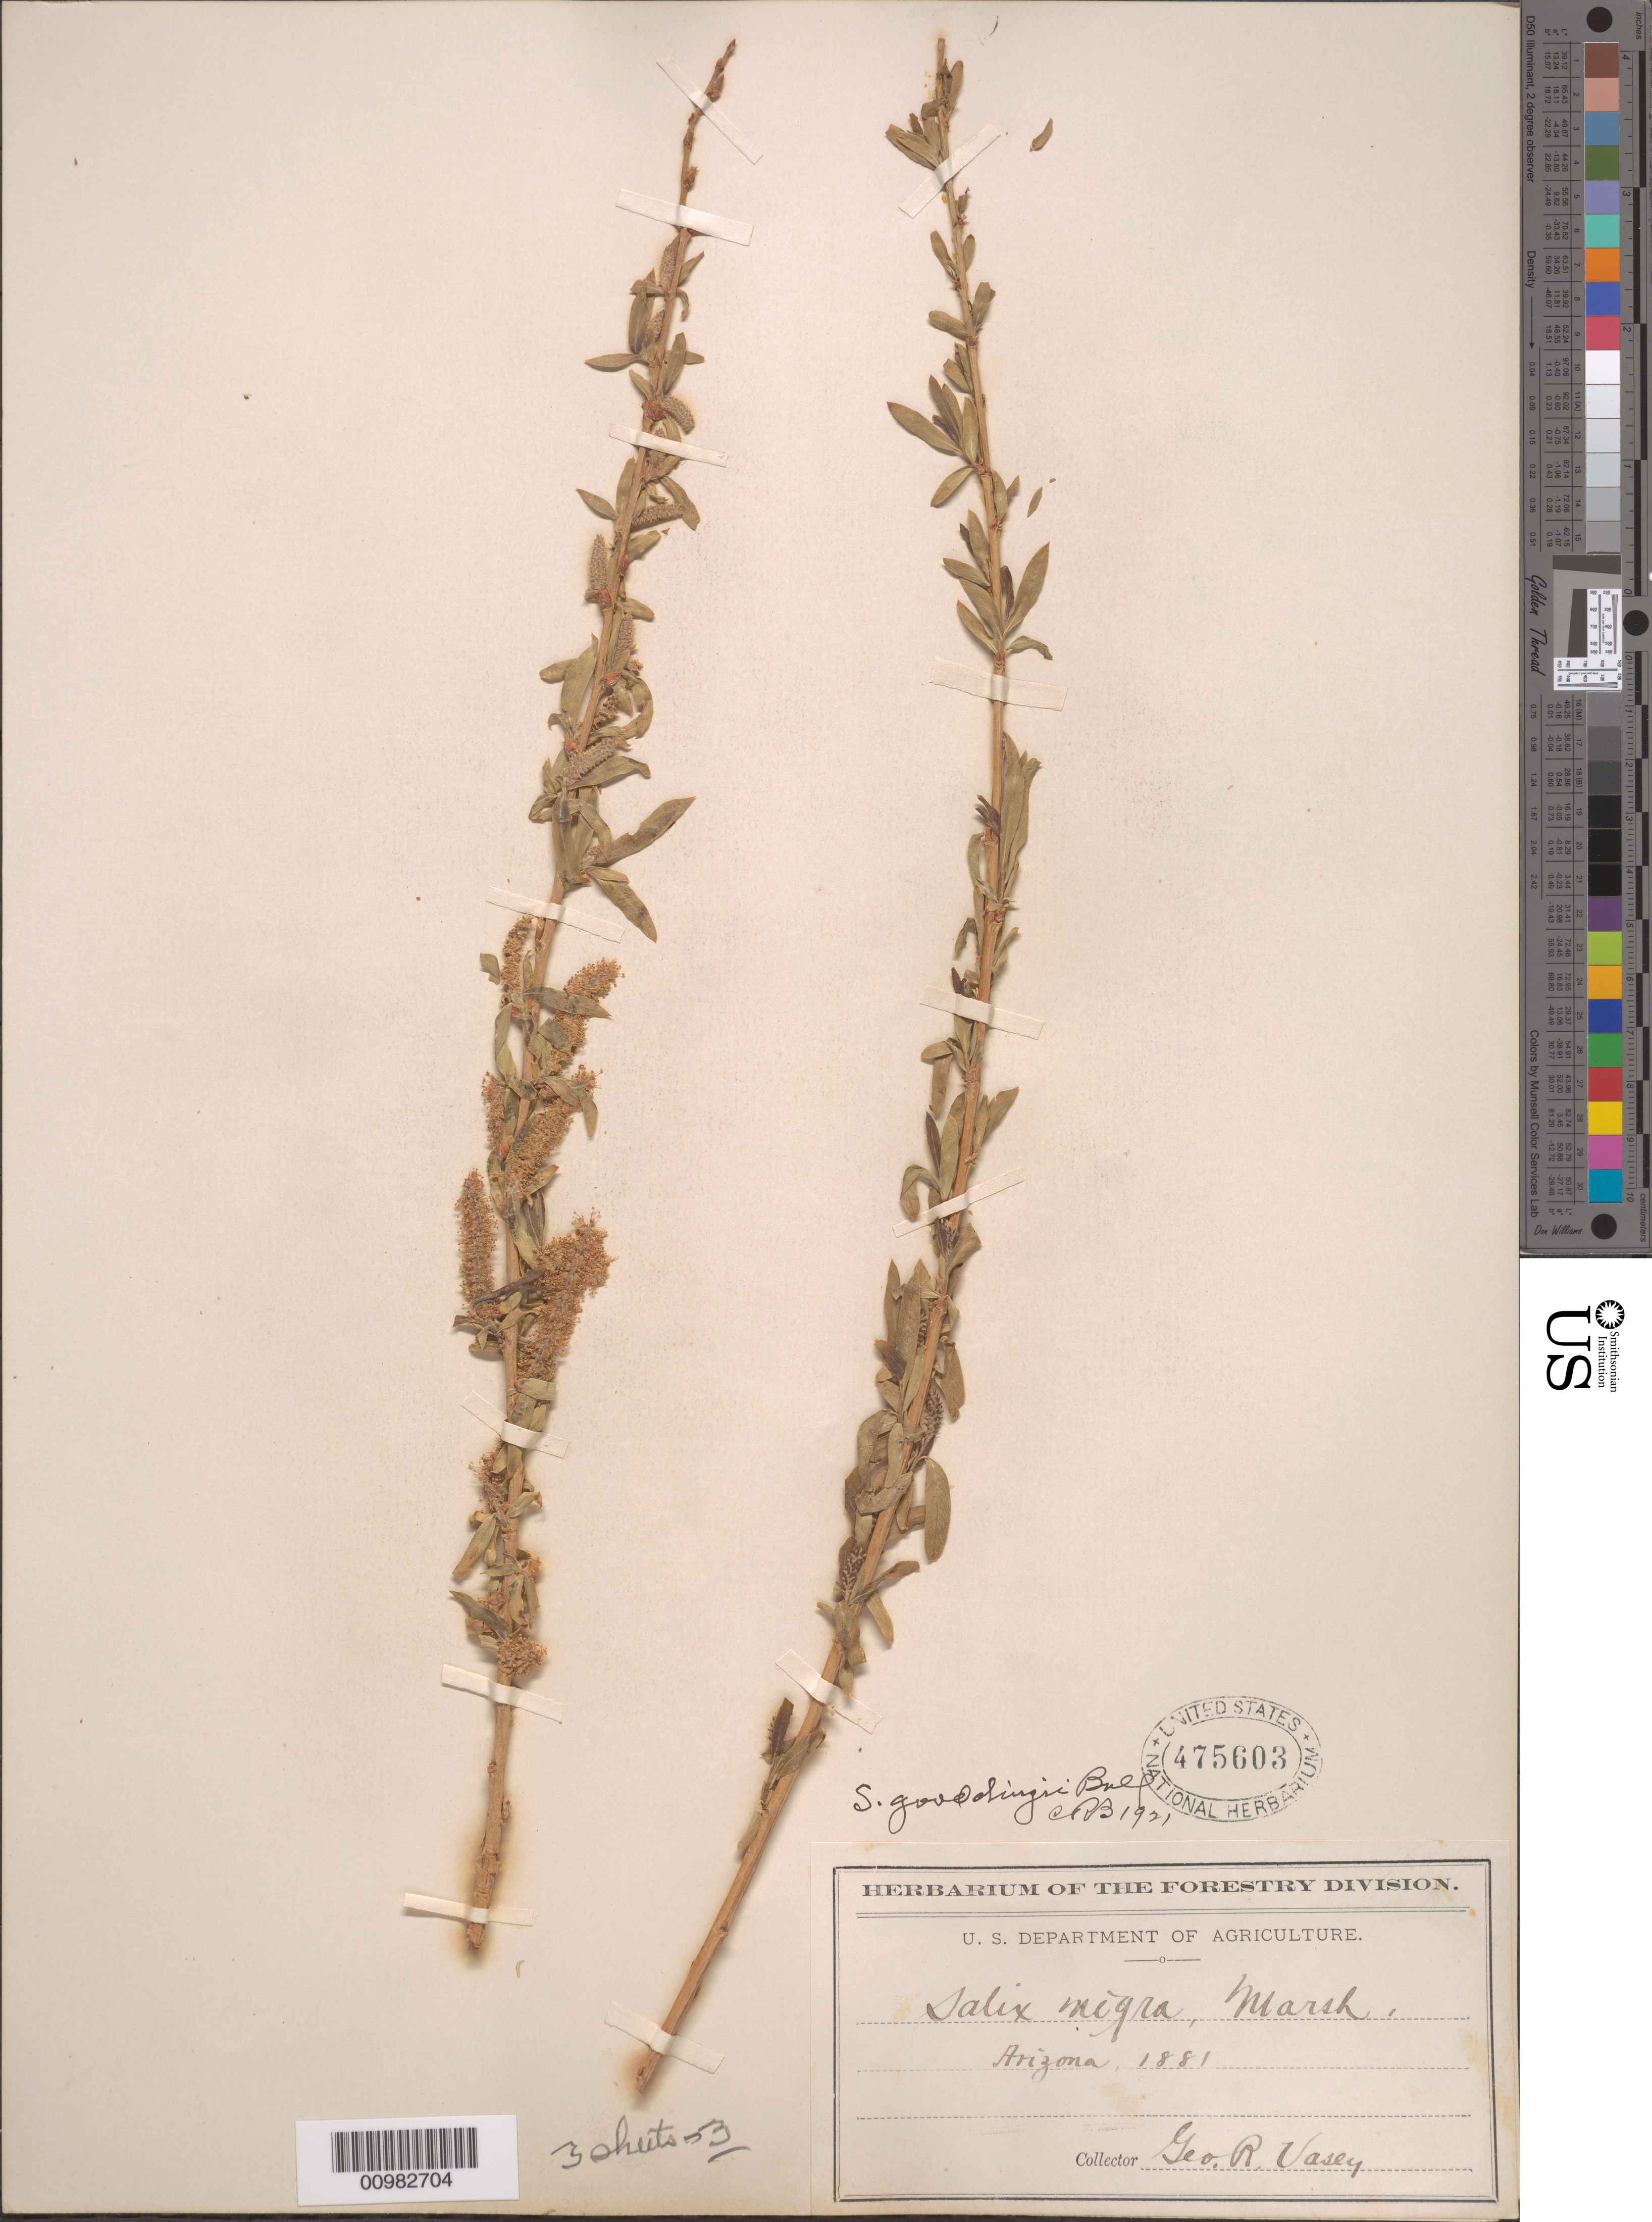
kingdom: Plantae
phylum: Tracheophyta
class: Magnoliopsida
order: Malpighiales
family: Salicaceae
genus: Salix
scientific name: Salix gooddingii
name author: C.R. Ball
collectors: G. Vasey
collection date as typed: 1881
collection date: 1881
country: United States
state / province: Arizona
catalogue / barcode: US 475603